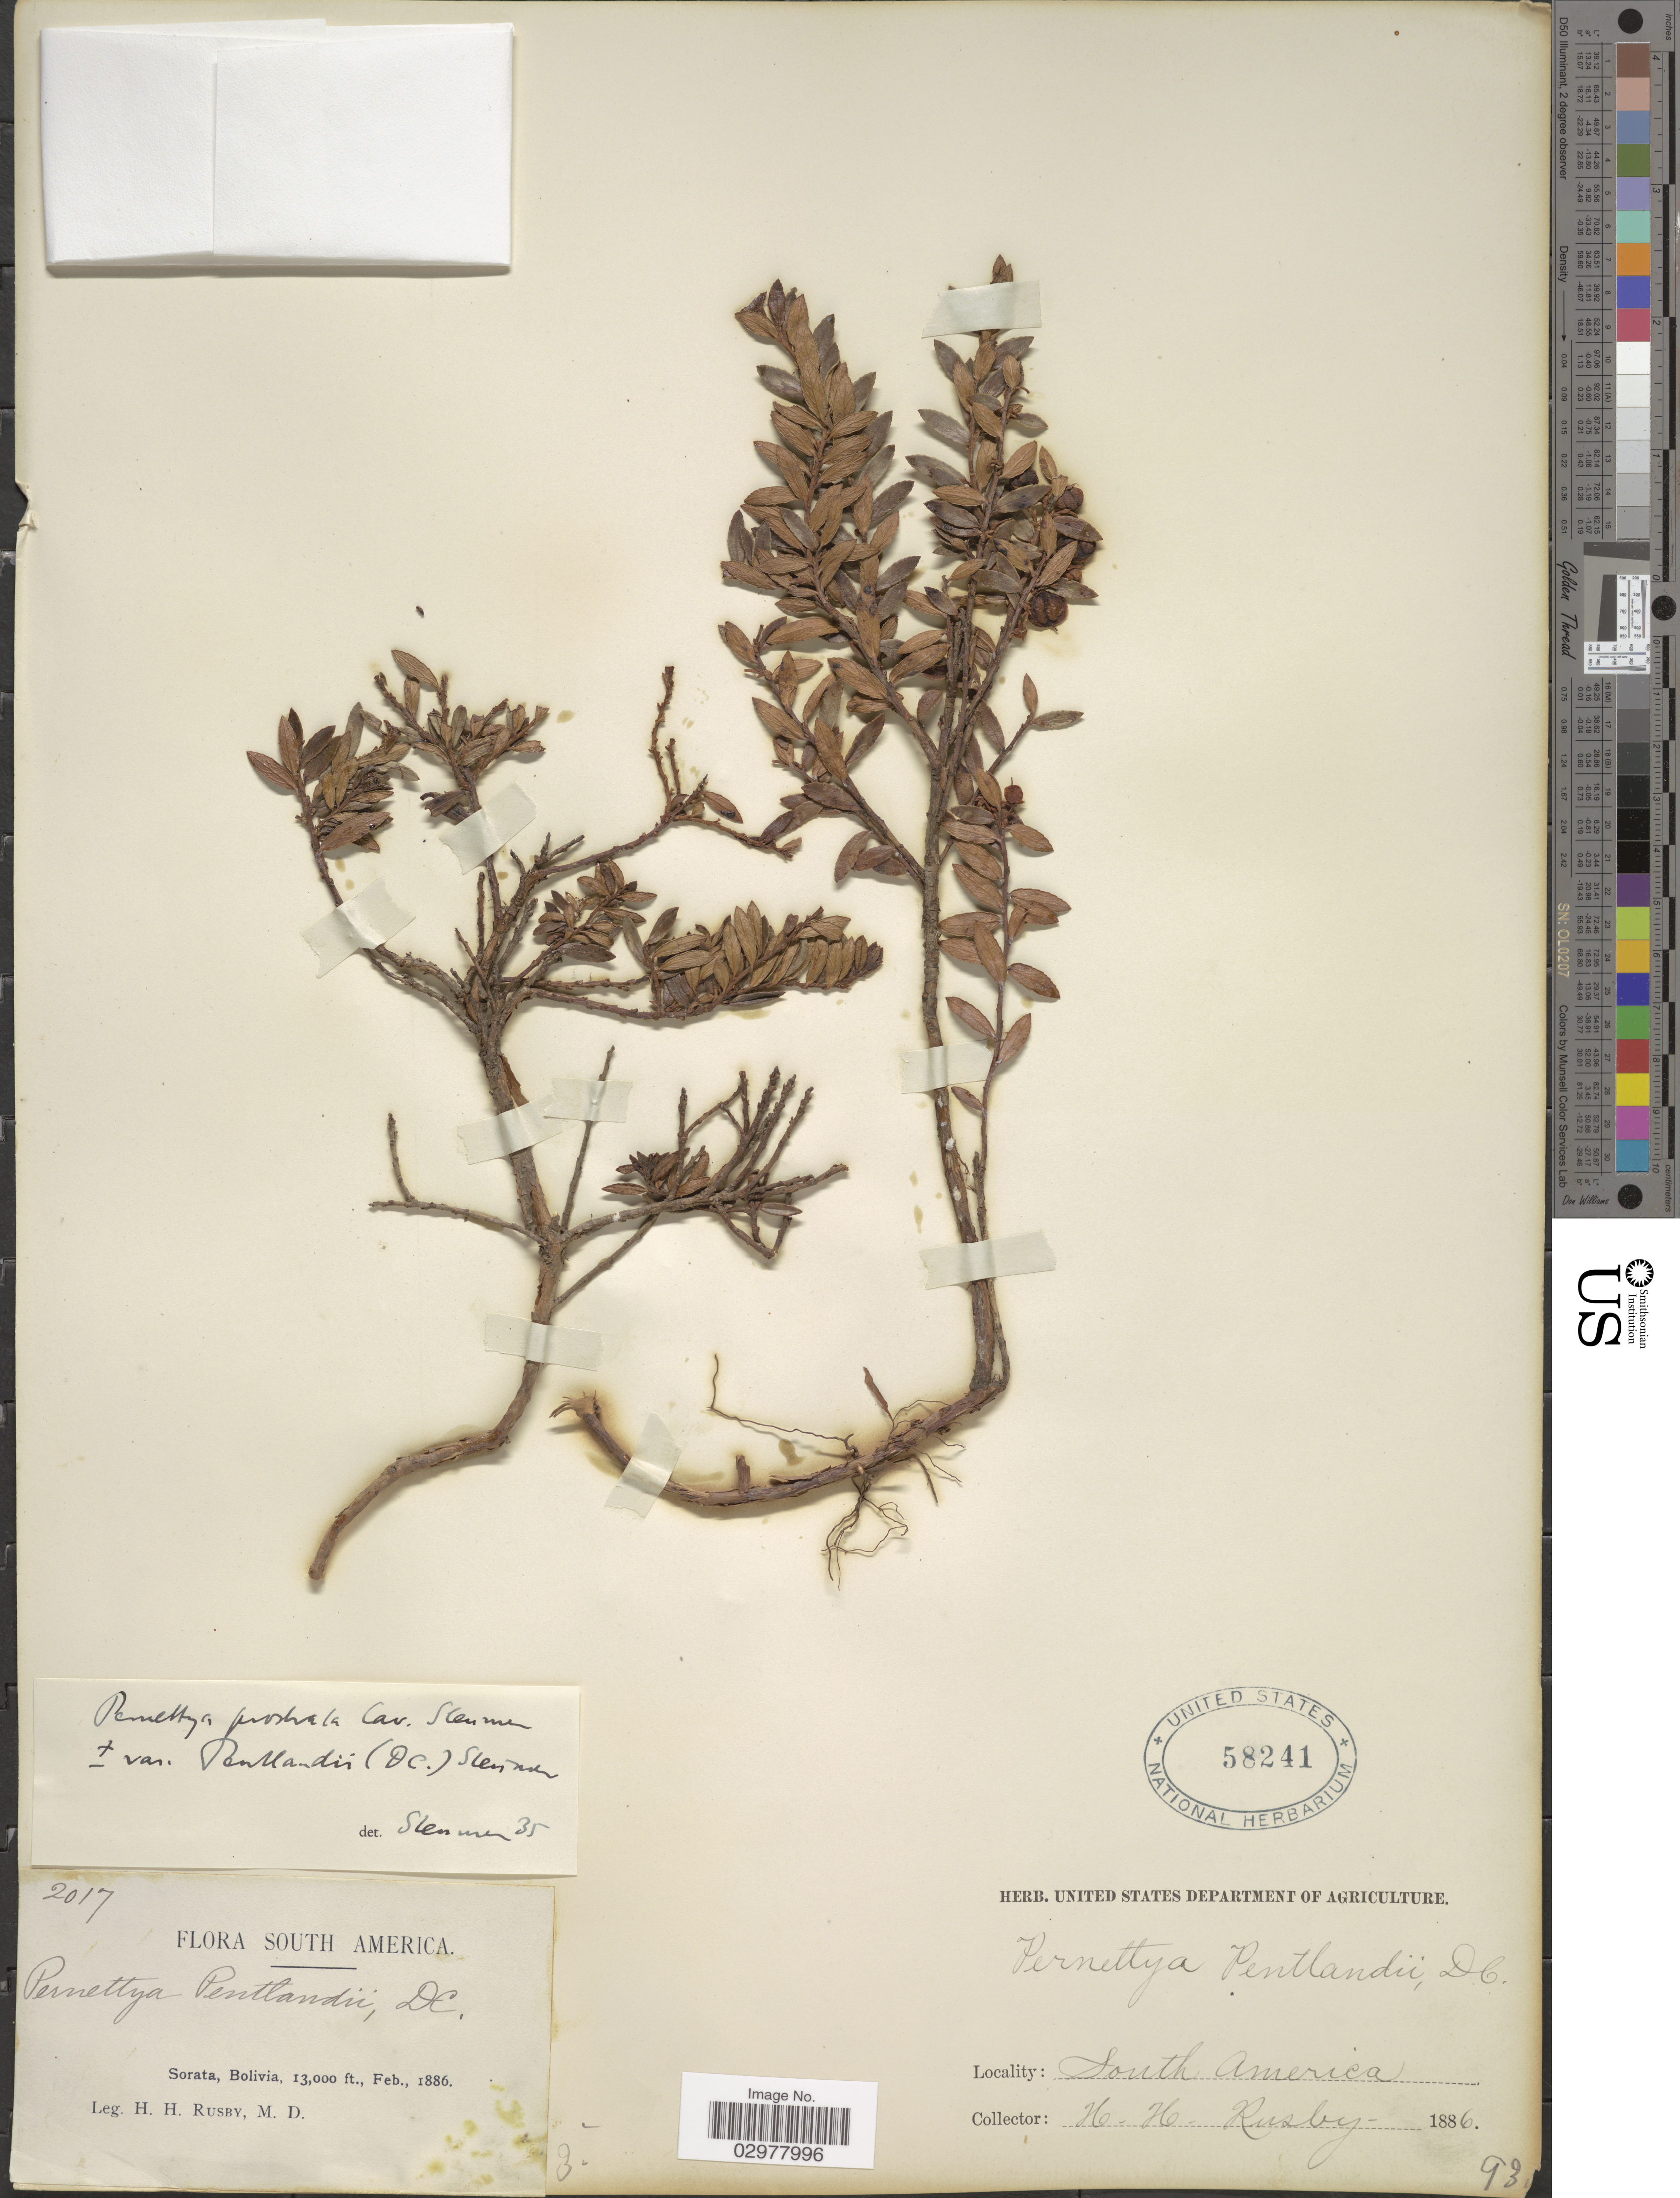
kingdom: Plantae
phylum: Tracheophyta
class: Magnoliopsida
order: Ericales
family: Ericaceae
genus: Pernettya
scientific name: Pernettya prostrata var. pentlandii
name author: (DC.) Sleumer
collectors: H. H. Rusby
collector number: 2017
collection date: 1886-02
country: Bolivia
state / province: La Páz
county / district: Larecaja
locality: Sorata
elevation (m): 3962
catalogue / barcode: US 58241